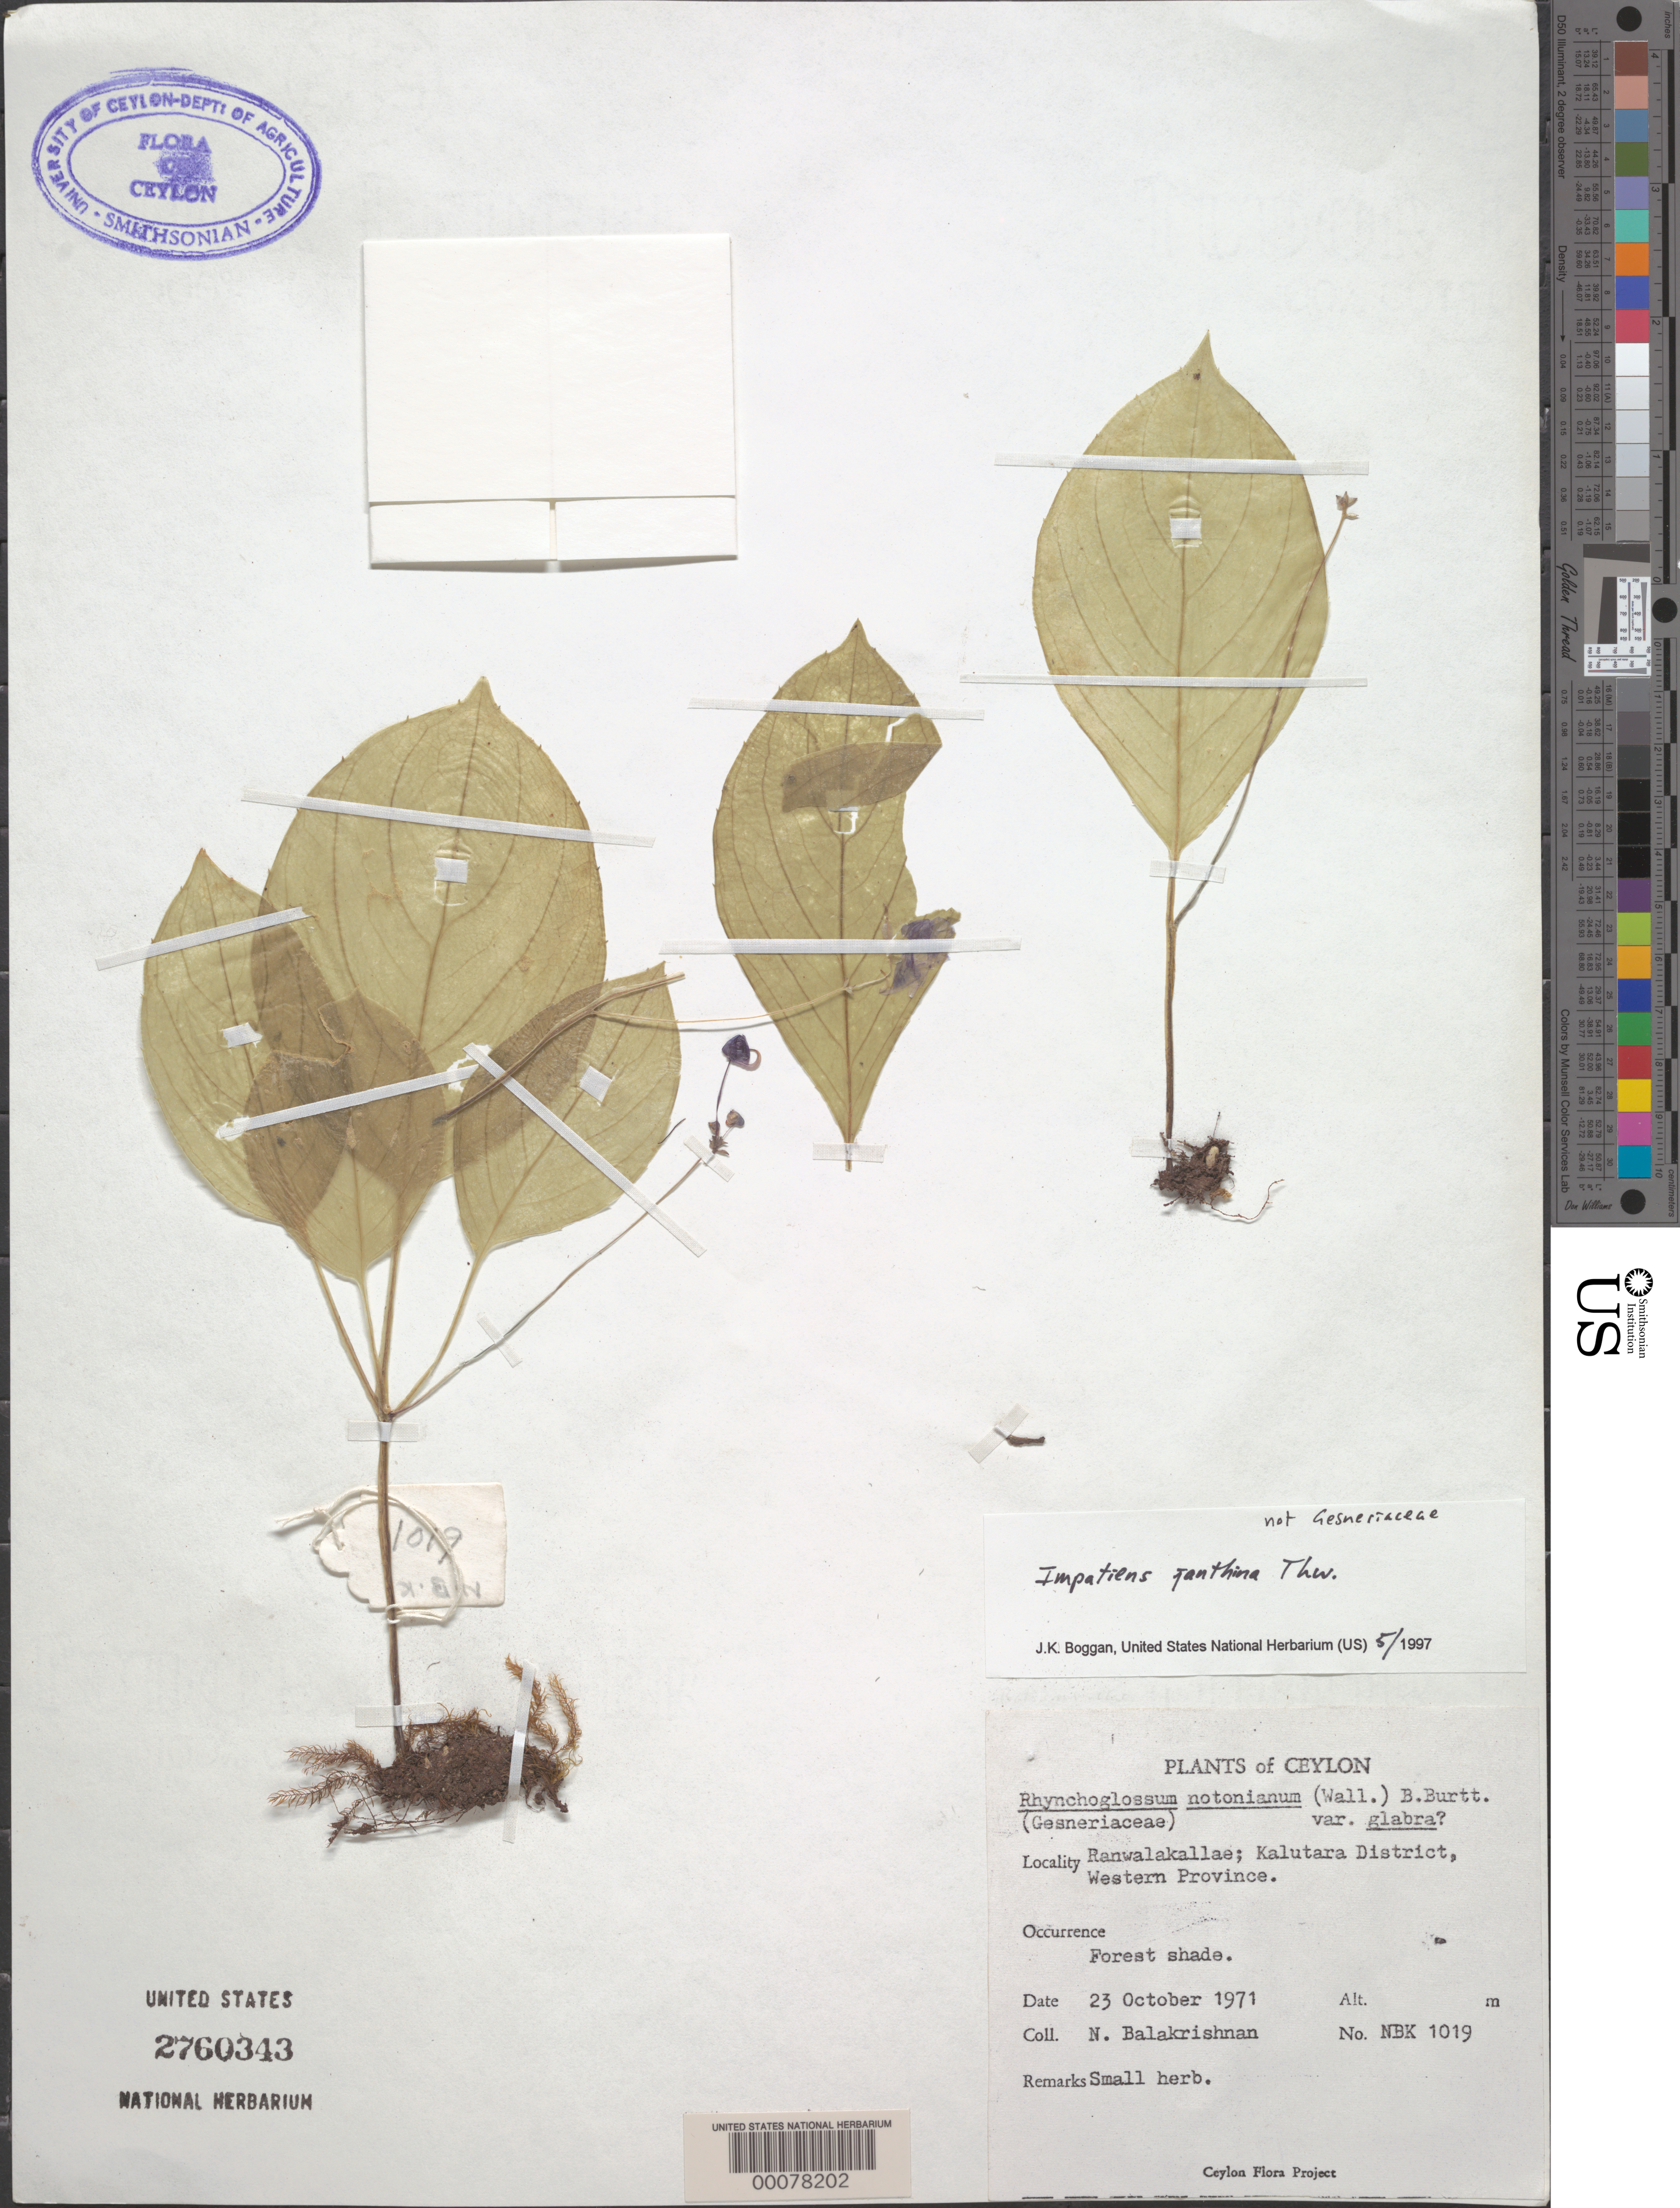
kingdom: Plantae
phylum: Tracheophyta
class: Magnoliopsida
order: Lamiales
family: Gesneriaceae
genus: Rhynchoglossum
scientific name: Rhynchoglossum notonianum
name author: (Wall.) B.L. Burtt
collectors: N. Balakrishnan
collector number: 1019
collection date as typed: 23 Oct 1971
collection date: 1971-10-23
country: Sri Lanka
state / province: Western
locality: Kalutara (dist.), Ranwalakallae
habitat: Forest shade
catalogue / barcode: US 2760343